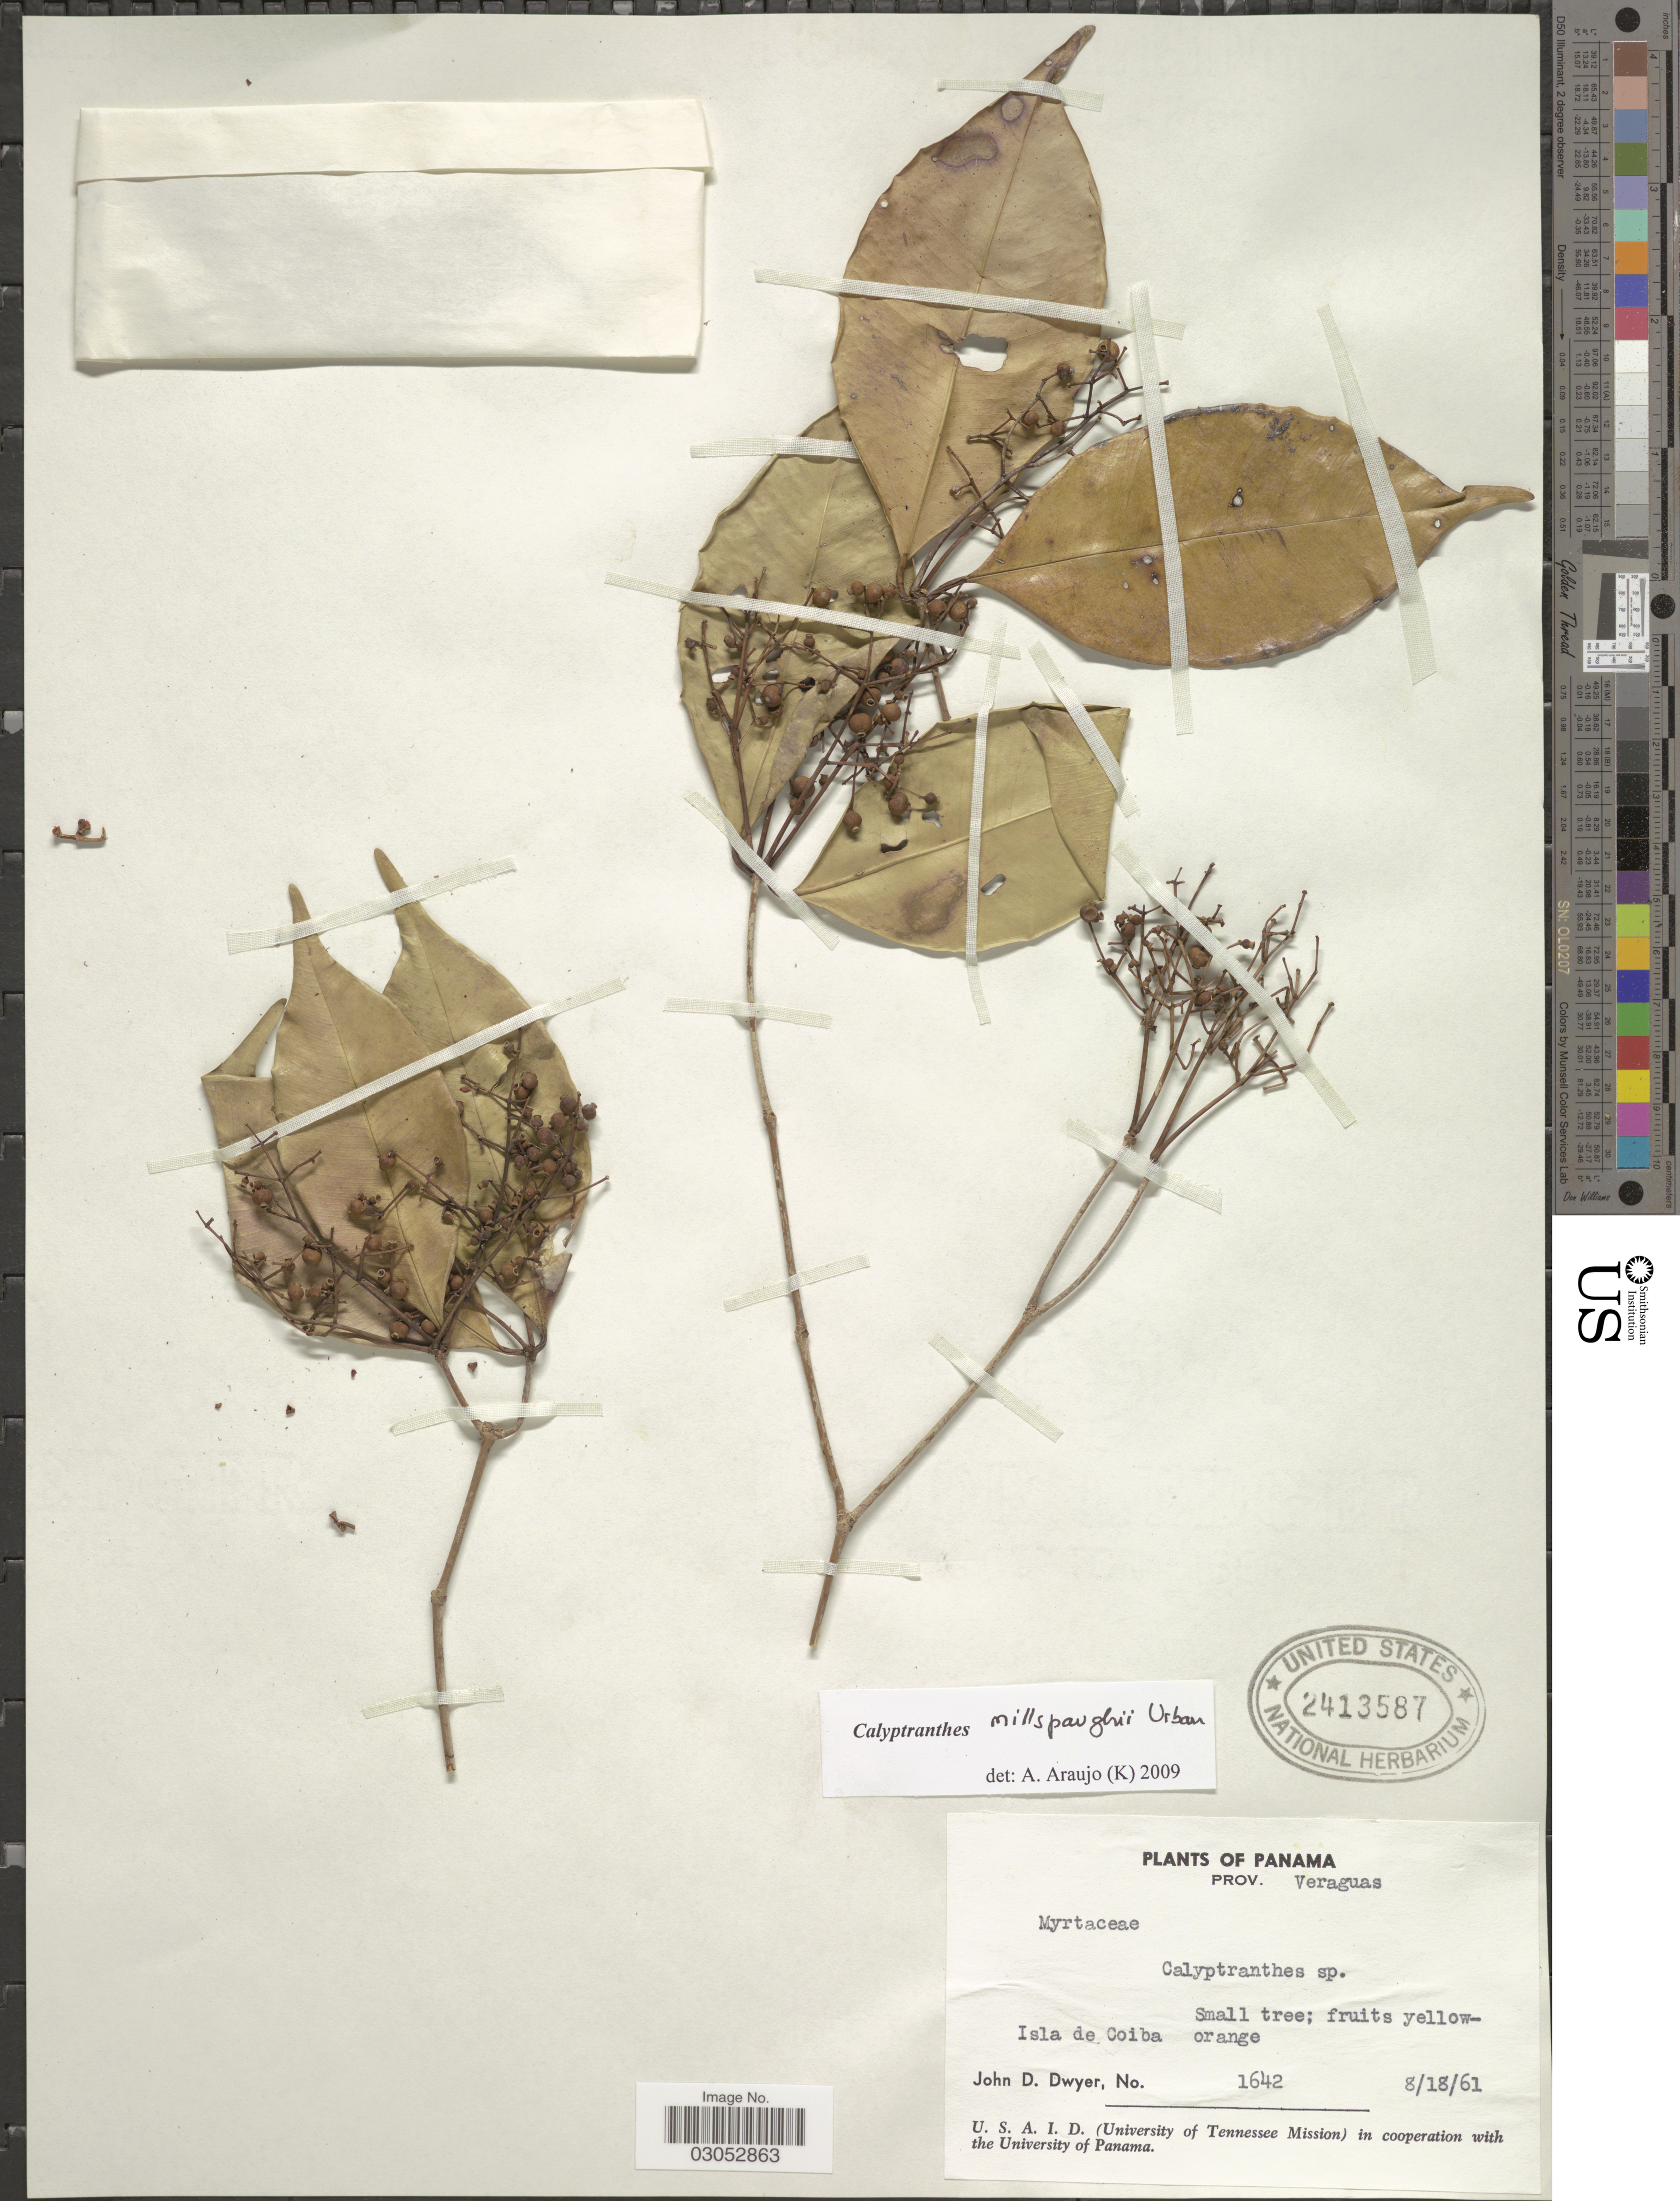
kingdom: Plantae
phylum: Tracheophyta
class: Magnoliopsida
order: Myrtales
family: Myrtaceae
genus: Myrcia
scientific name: Myrcia pendens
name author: A.R. Lourenço & Sánchez-Cháv.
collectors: J. D. Dwyer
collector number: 1642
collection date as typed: Transcribed d/m/y: 18/8/61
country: Panama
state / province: Veraguas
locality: Isla de Coiba.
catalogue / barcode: US 2413587